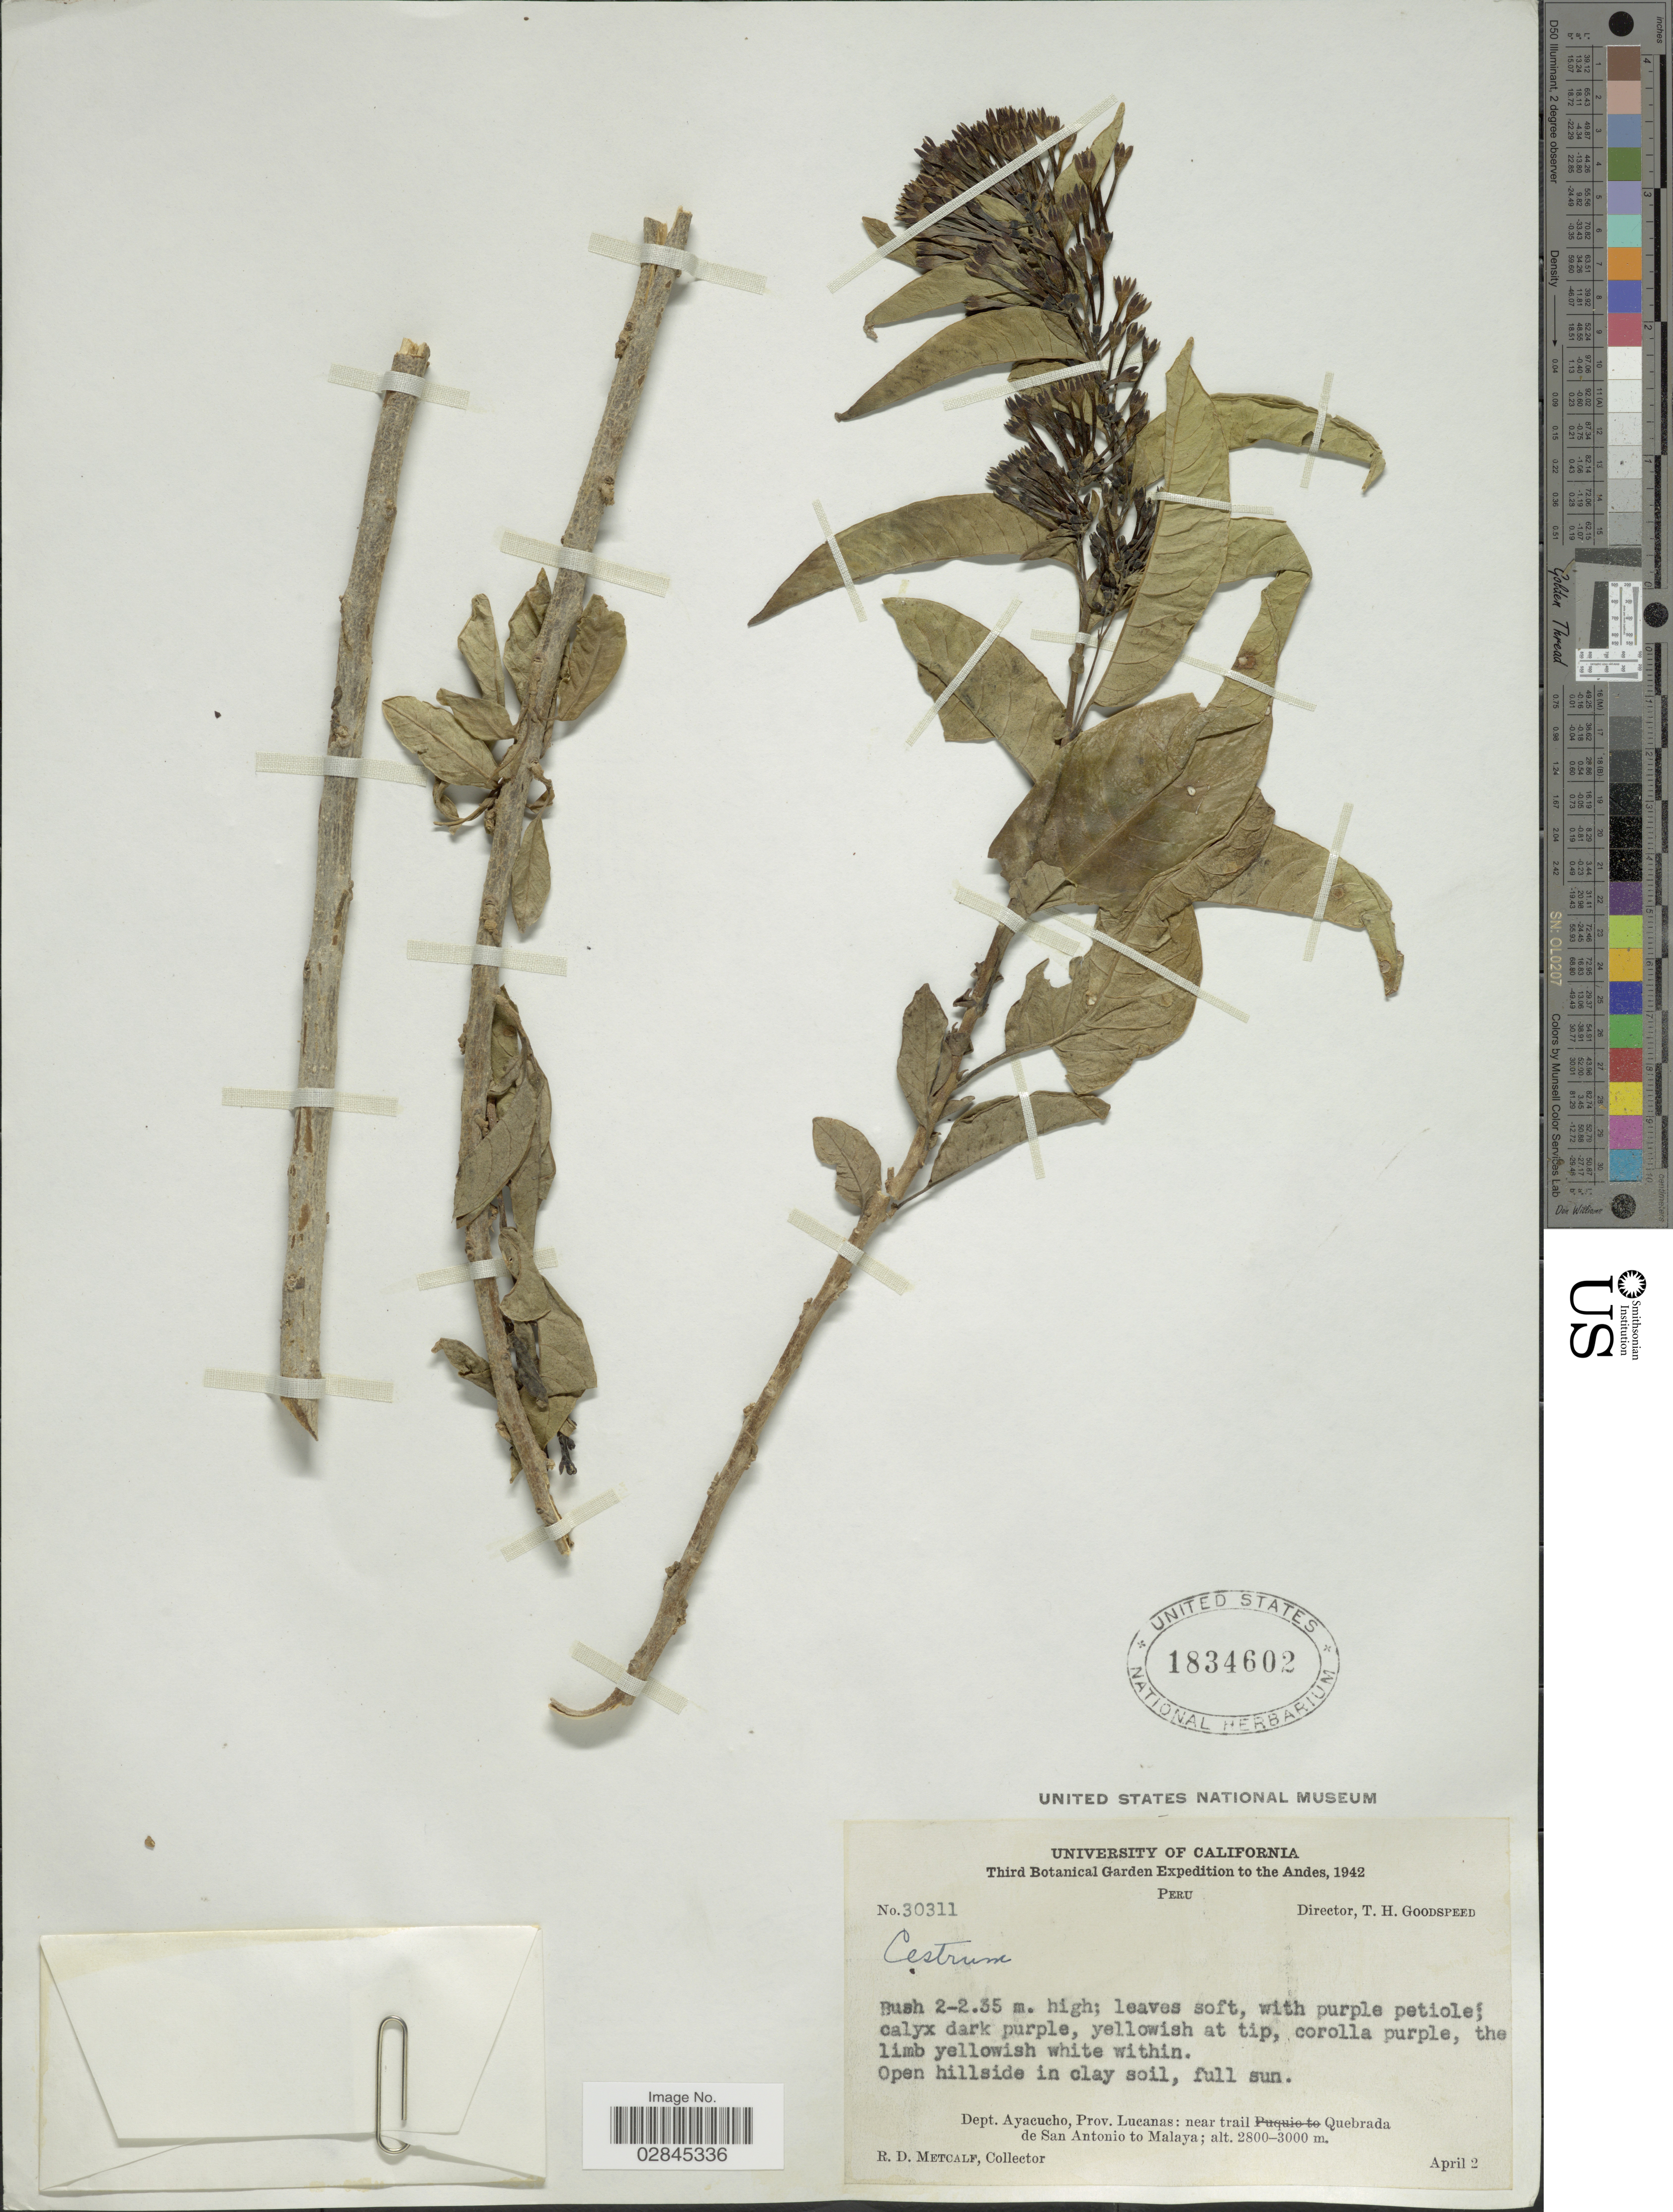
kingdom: Plantae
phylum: Tracheophyta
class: Magnoliopsida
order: Solanales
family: Solanaceae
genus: Cestrum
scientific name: Cestrum sp.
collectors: R. D. Metcalf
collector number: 30311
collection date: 1942-04-02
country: Peru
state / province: Ayacucho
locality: Andes. Dept. Ayacucho, Prov. Lucanas: near trail Quebrada de San Antonio to Malaya.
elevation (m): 2800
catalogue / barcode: US 1834602